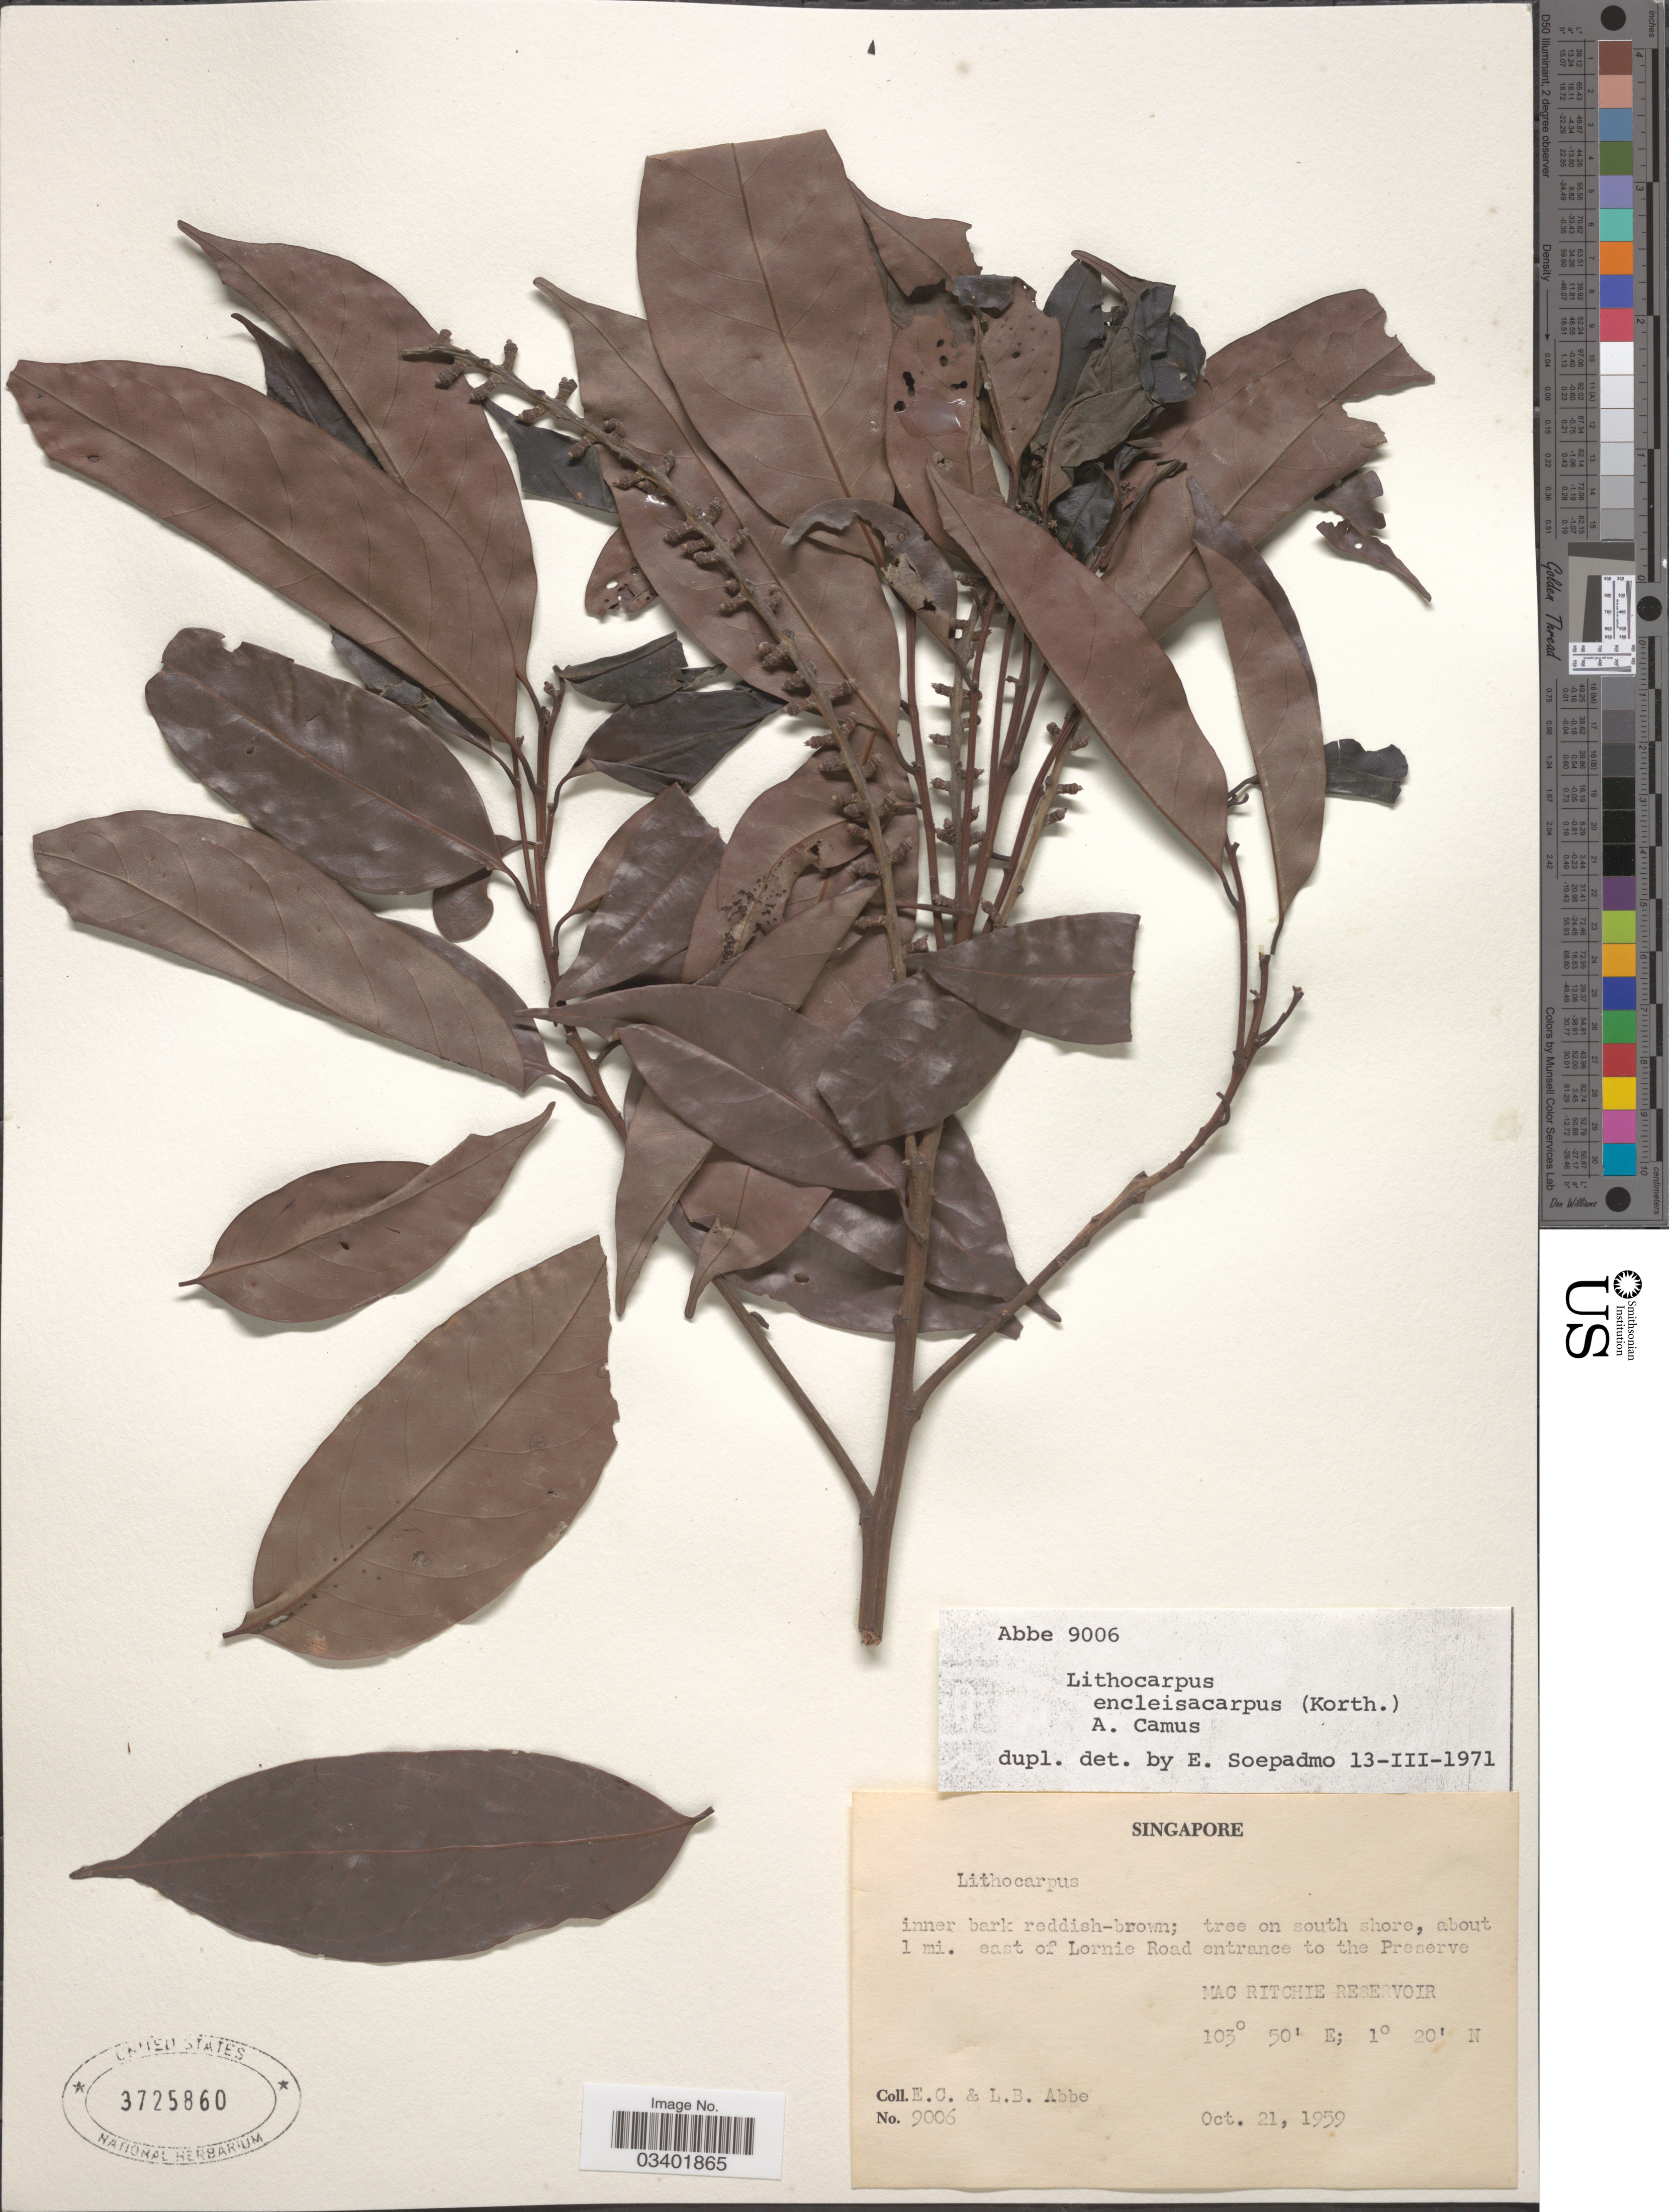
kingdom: Plantae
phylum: Tracheophyta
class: Magnoliopsida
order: Fagales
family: Fagaceae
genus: Lithocarpus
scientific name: Lithocarpus encleisocarpus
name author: (Korth.) A. Camus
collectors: E. C. Abbe & L. B. Abbe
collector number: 9006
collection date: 1959-10-21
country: Singapore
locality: South shore, about 1 mi. east of Lornie Road entrance to the Preserve Mac Ritchie Reservoir.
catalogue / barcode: US 3725860